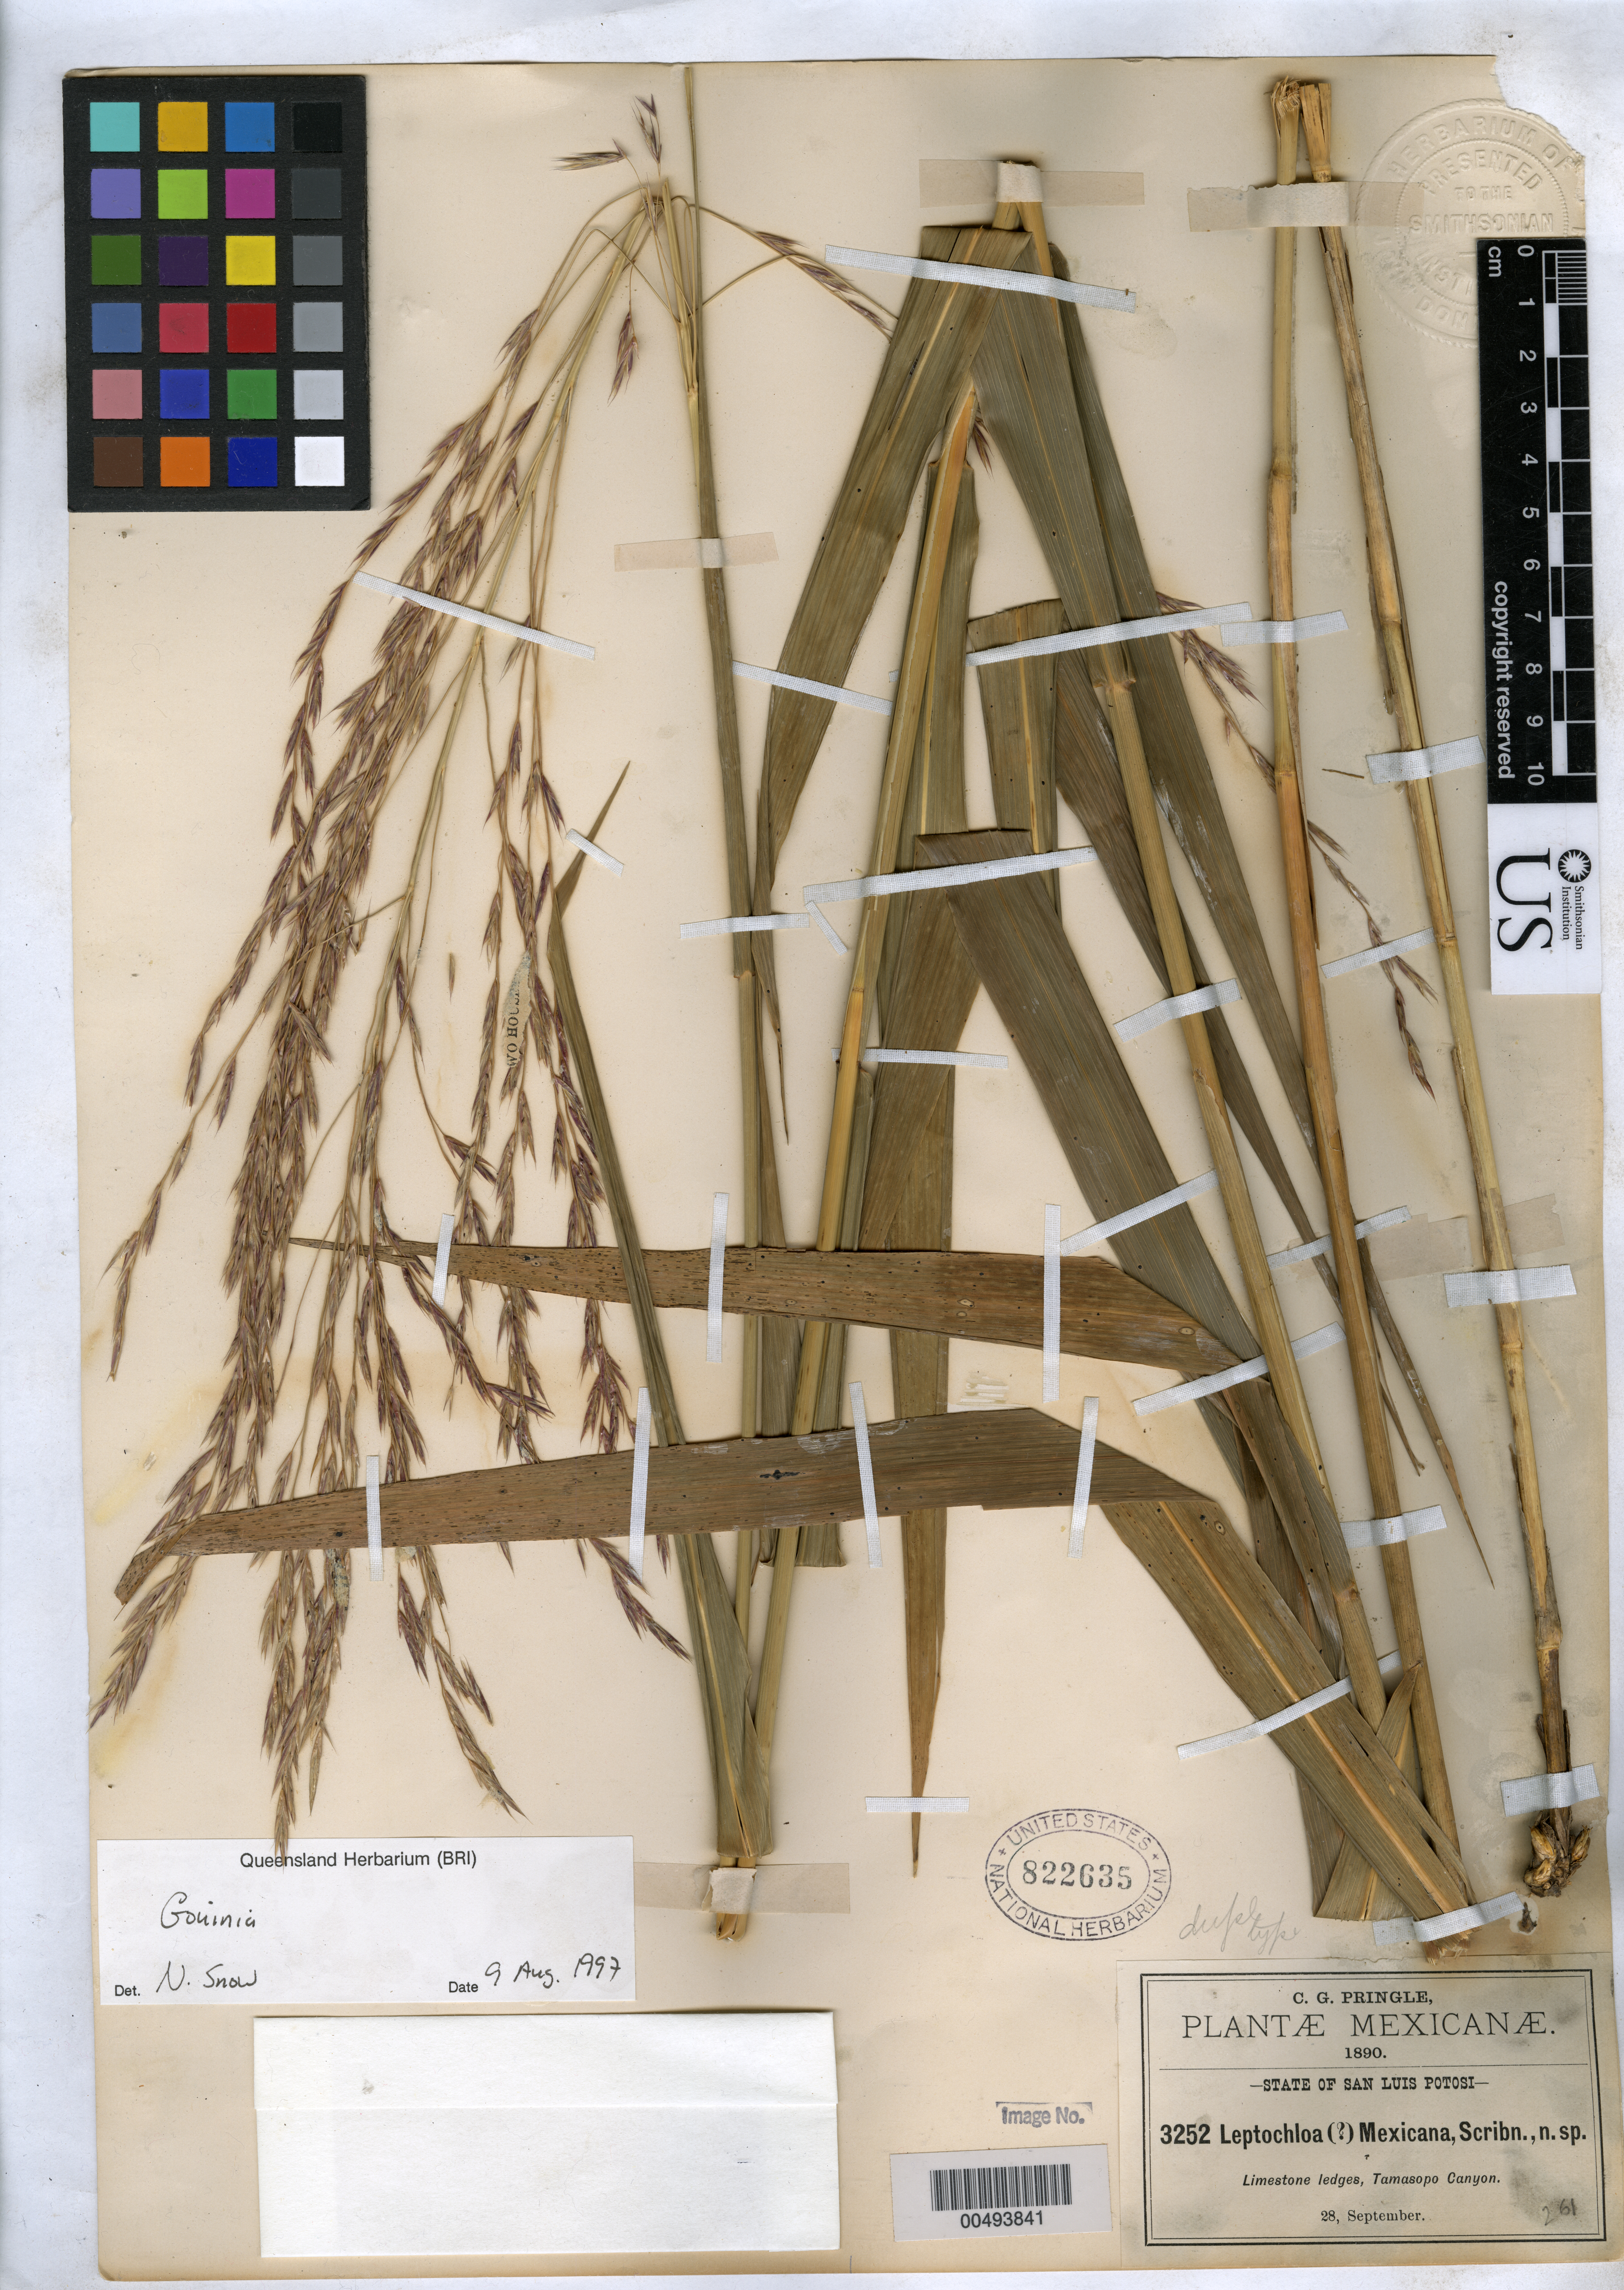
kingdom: Plantae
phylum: Tracheophyta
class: Liliopsida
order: Poales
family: Poaceae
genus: Leptochloa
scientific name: Leptochloa mexicana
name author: Scribn.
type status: Isotype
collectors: C. G. Pringle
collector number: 3252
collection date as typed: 28 Sep 1890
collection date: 1890-09-28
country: Mexico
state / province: San Luis Potosi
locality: Tamasopo Canyon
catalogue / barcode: US 822635